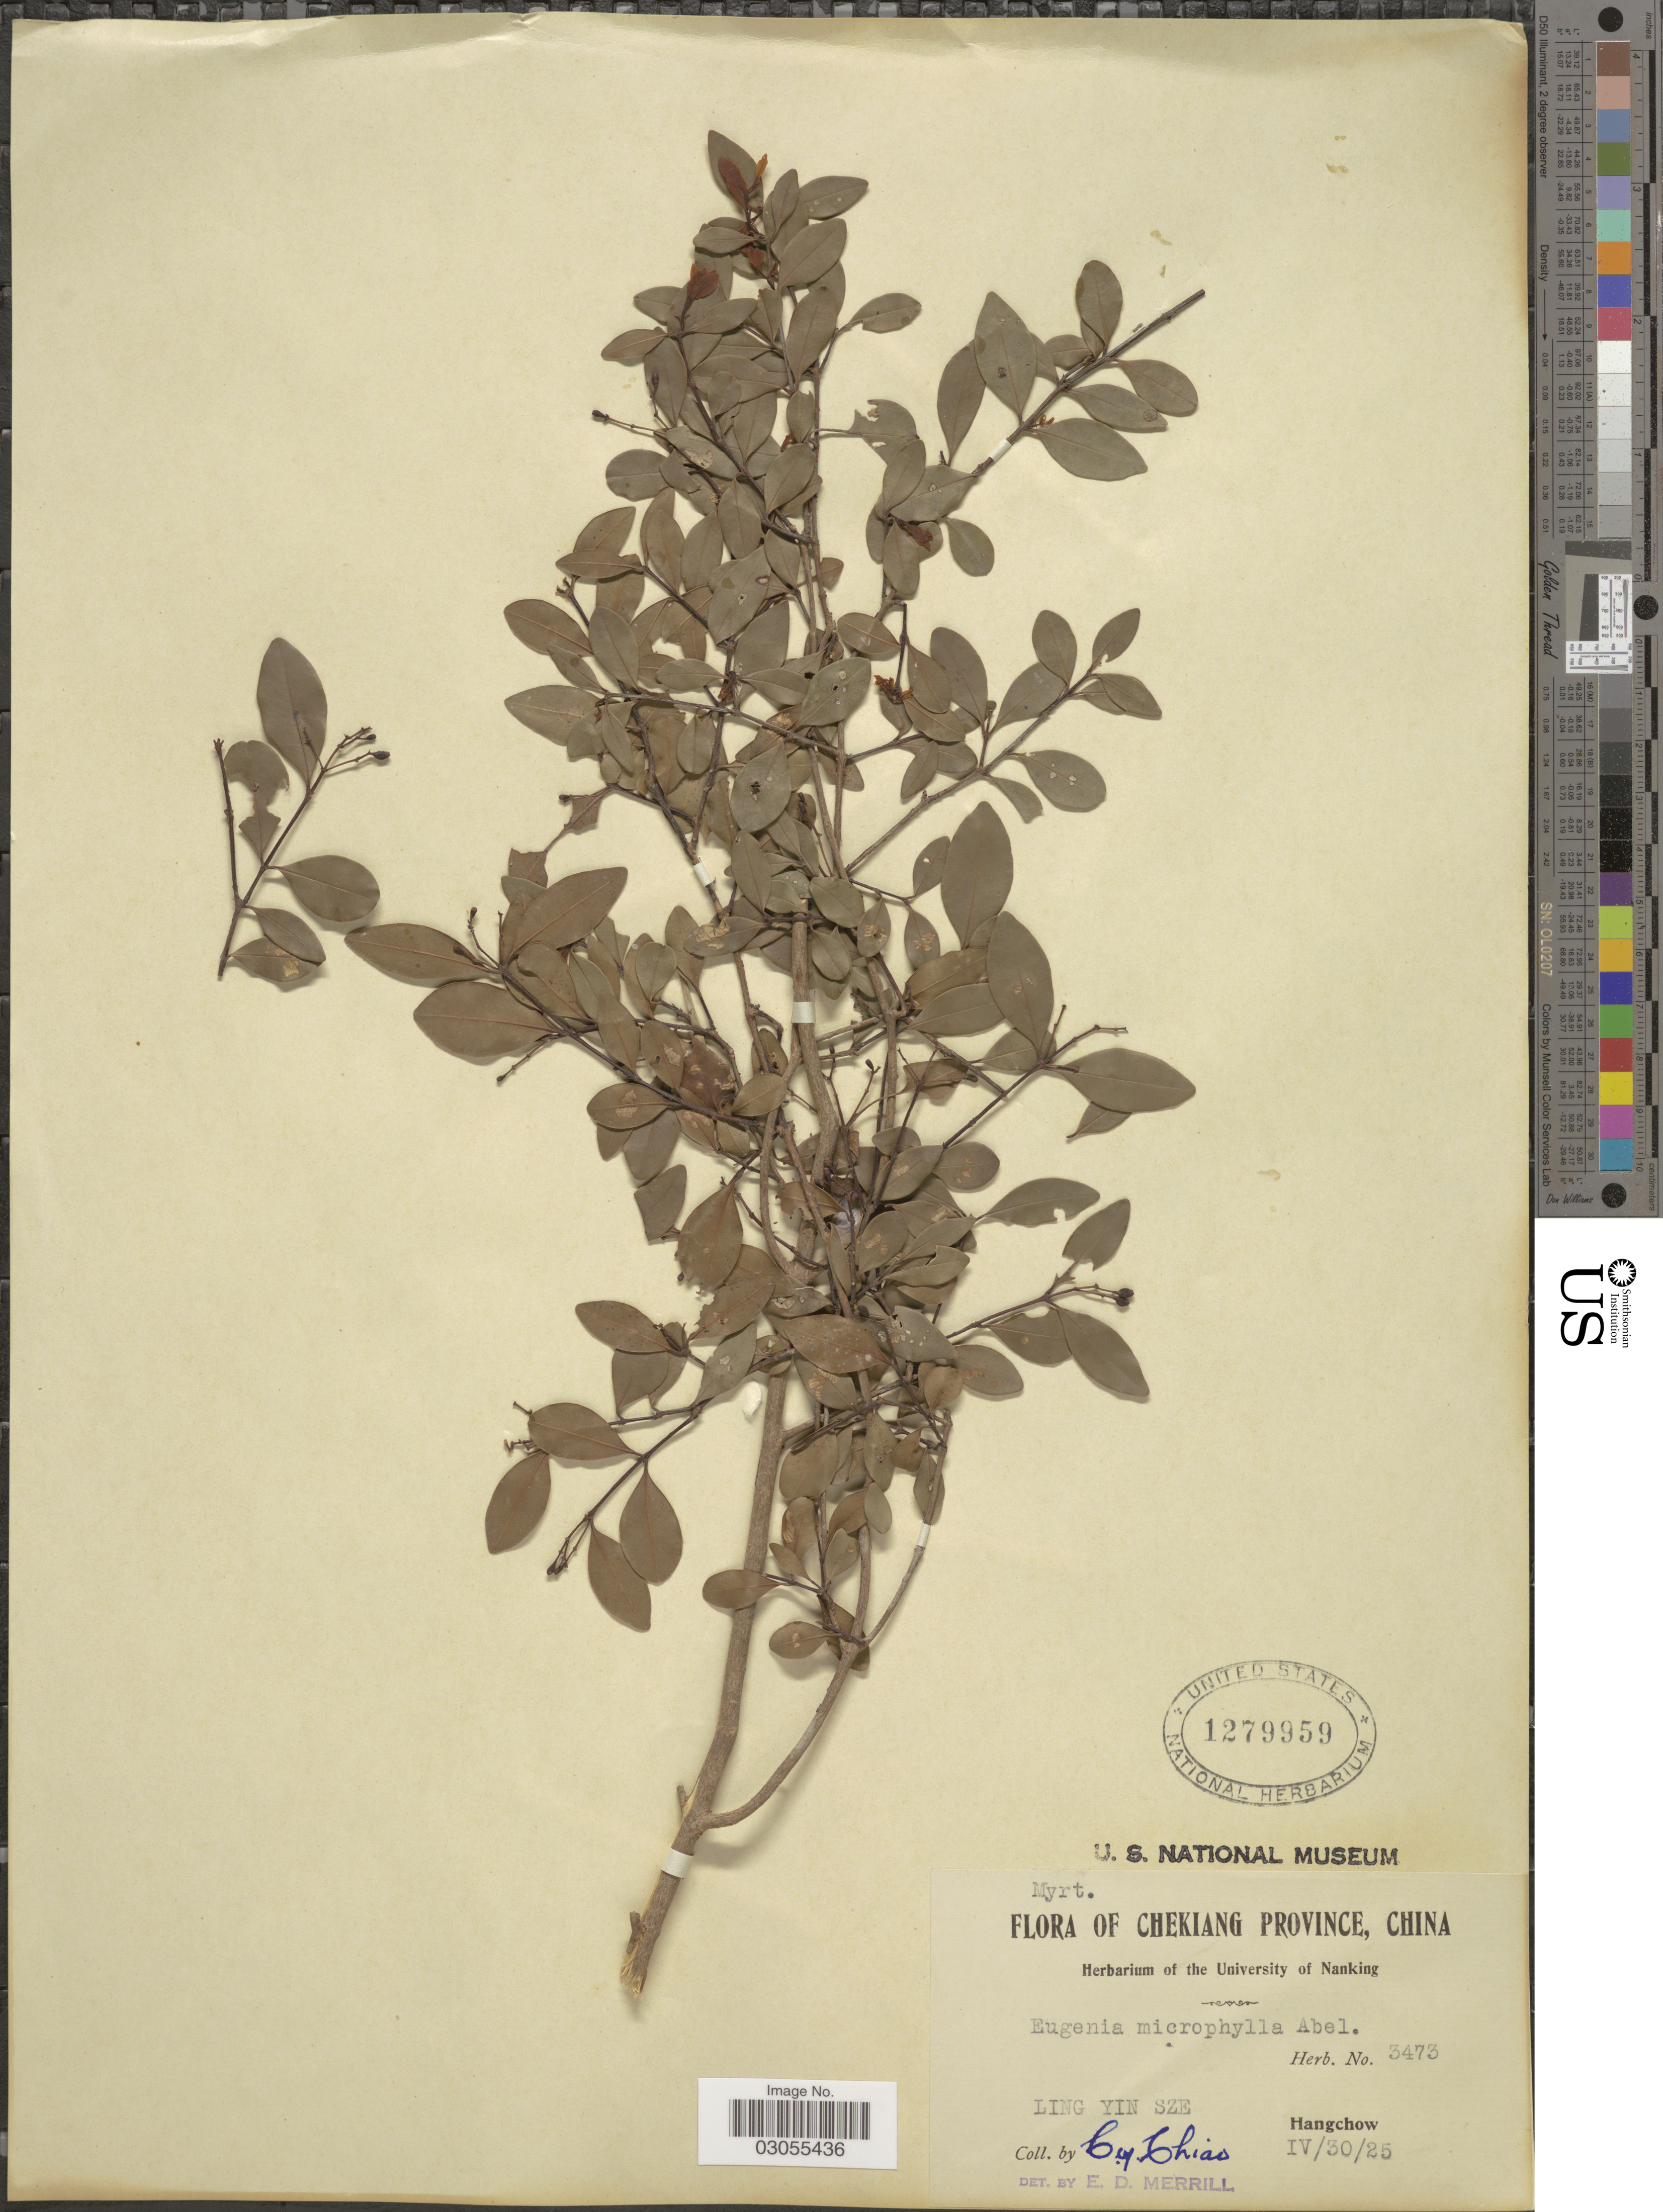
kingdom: Plantae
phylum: Tracheophyta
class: Magnoliopsida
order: Myrtales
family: Myrtaceae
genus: Syzygium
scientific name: Syzygium buxifolium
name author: Hook. & Arn.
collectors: C. Y. Chiao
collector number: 3473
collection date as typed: Transcribed d/m/y: 30/4/25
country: China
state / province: Zhejiang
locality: Chekiang Province. Ling Yin Sze.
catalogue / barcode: US 1279959